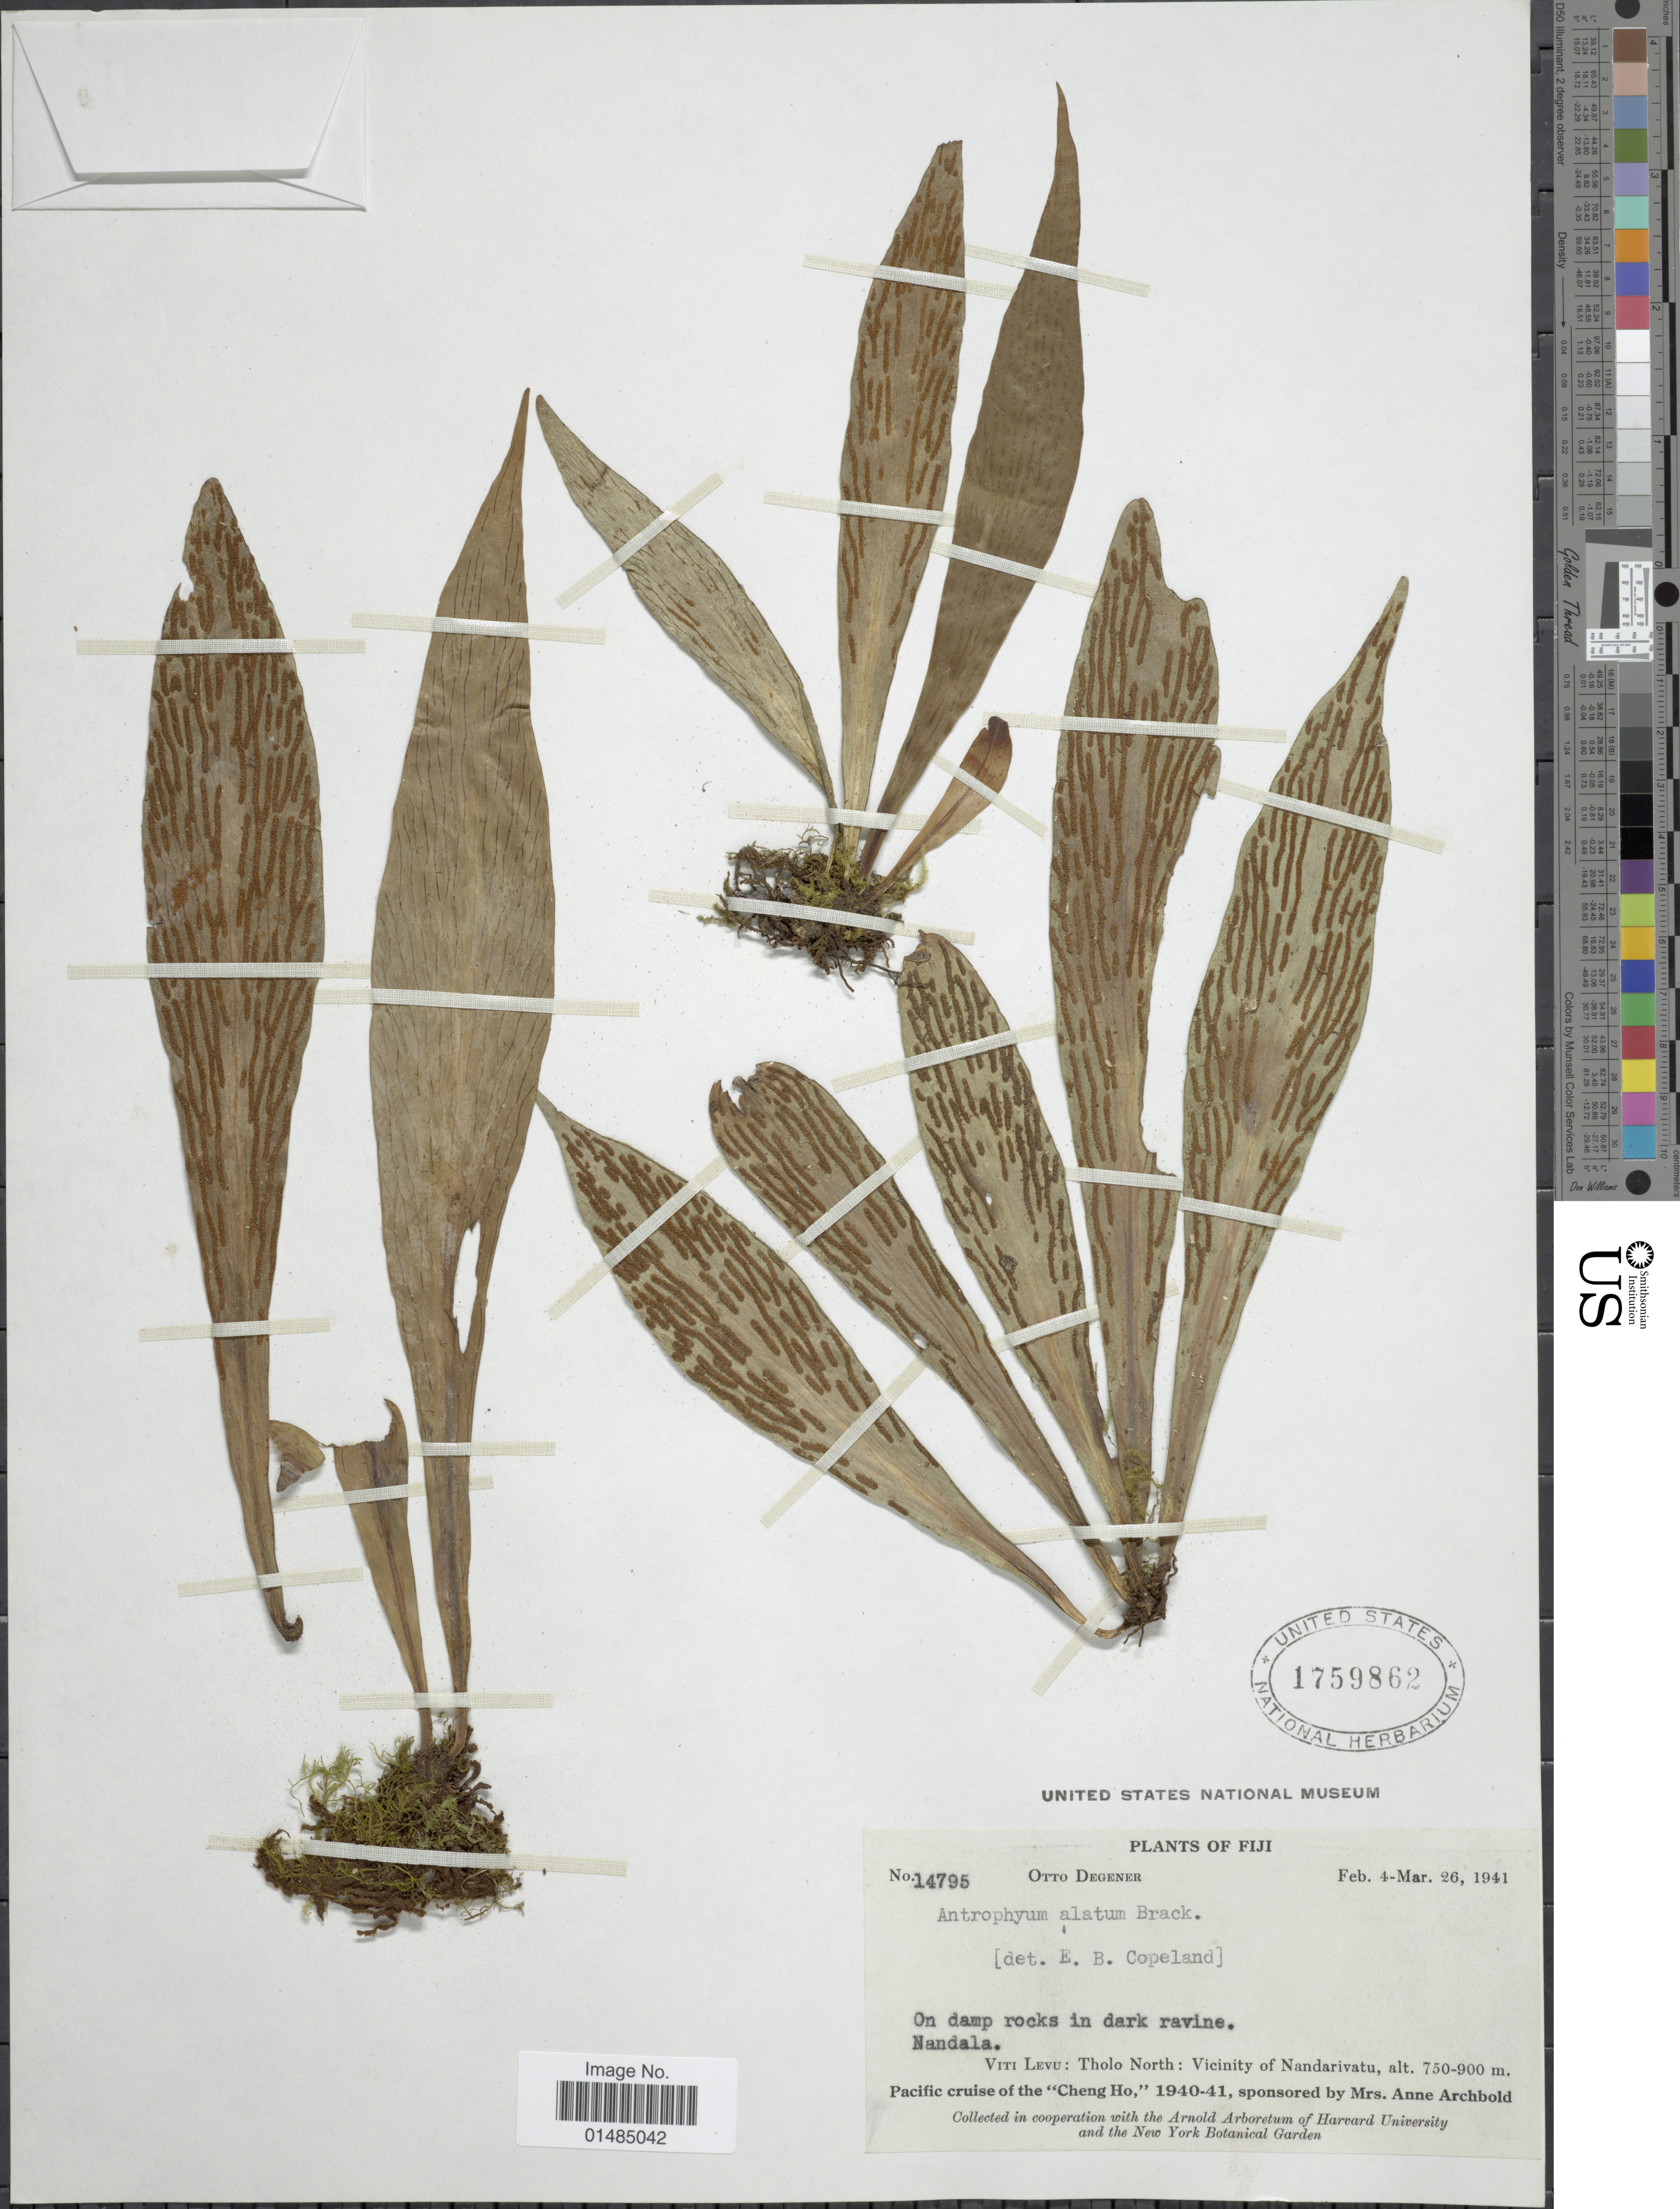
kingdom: Plantae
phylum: Tracheophyta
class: Polypodiopsida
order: Polypodiales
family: Pteridaceae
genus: Antrophyum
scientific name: Antrophyum alatum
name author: Brack. in Wilkes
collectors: O. Degener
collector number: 14795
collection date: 1941-02-04/1941-03-26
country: Fiji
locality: Fiji, Viti Levu: Tholo North: Vicinity of Nandarivatu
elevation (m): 750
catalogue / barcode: US 1759862